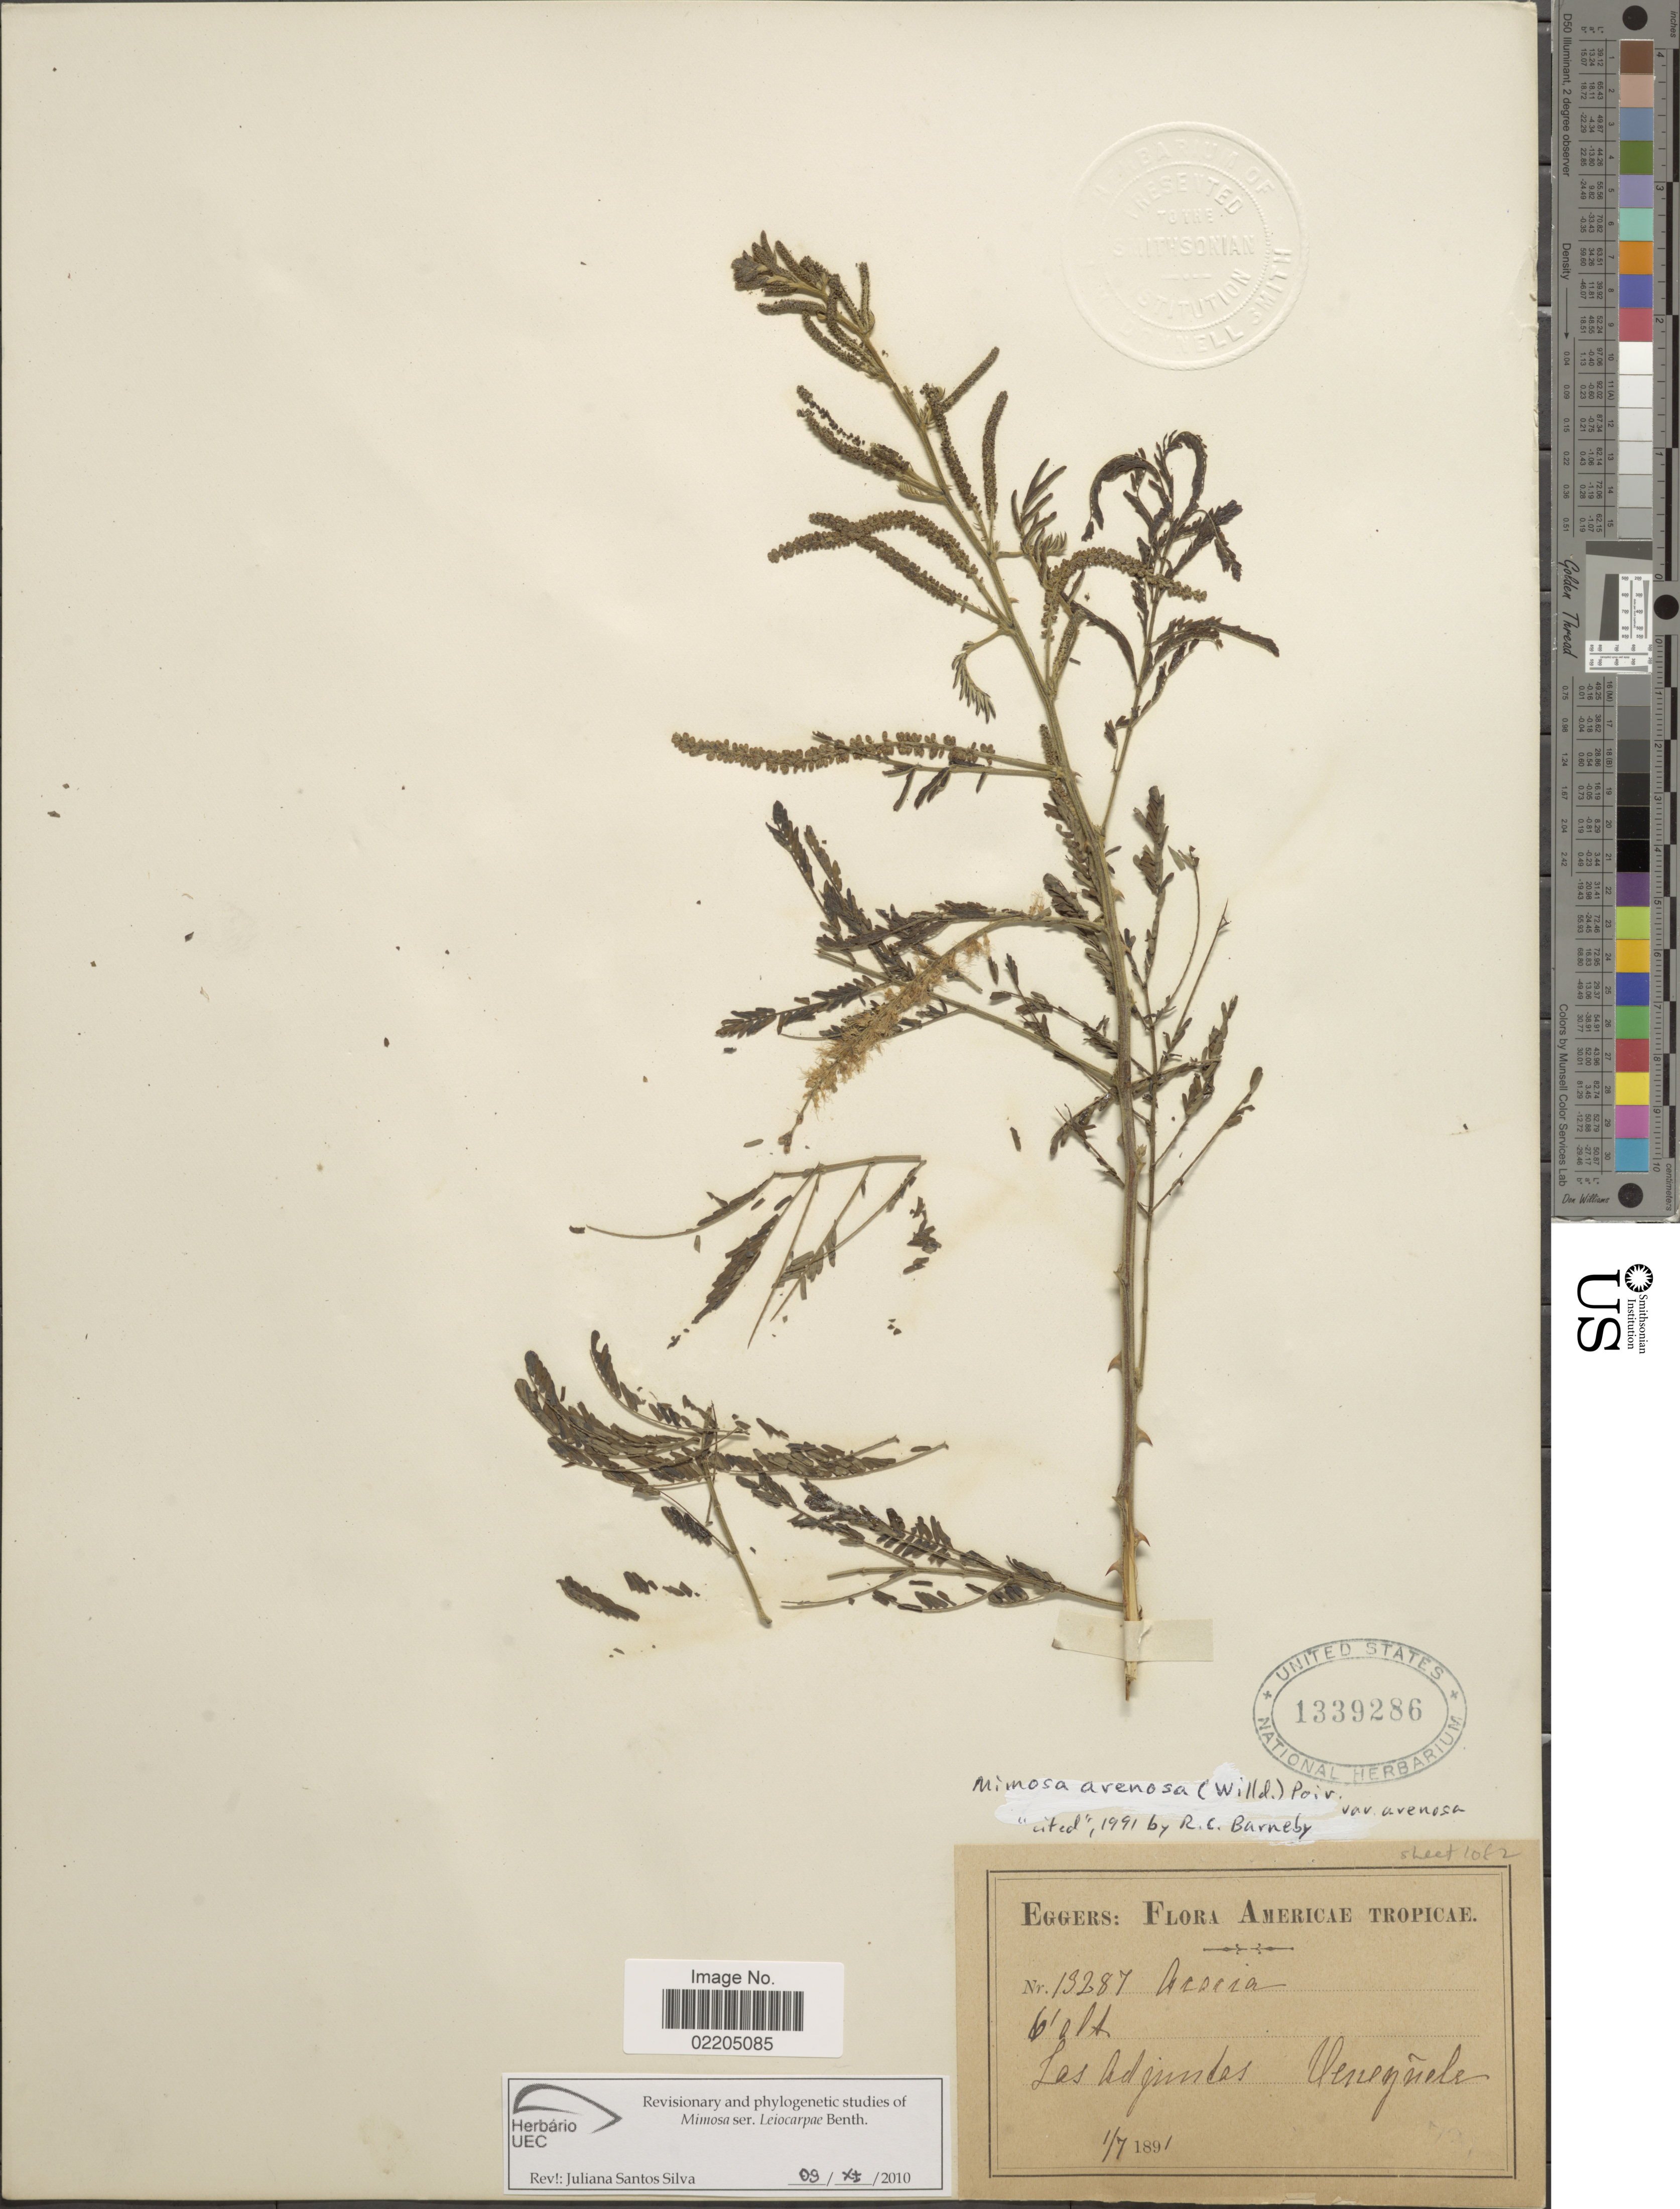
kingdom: Plantae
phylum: Tracheophyta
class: Magnoliopsida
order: Fabales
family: Fabaceae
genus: Mimosa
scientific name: Mimosa arenosa var. arenosa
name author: (Willd.) Poir.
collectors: -. Eggers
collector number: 13287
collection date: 1891-07-01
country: Venezuela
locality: Las Adjuntas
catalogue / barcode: US 1339286